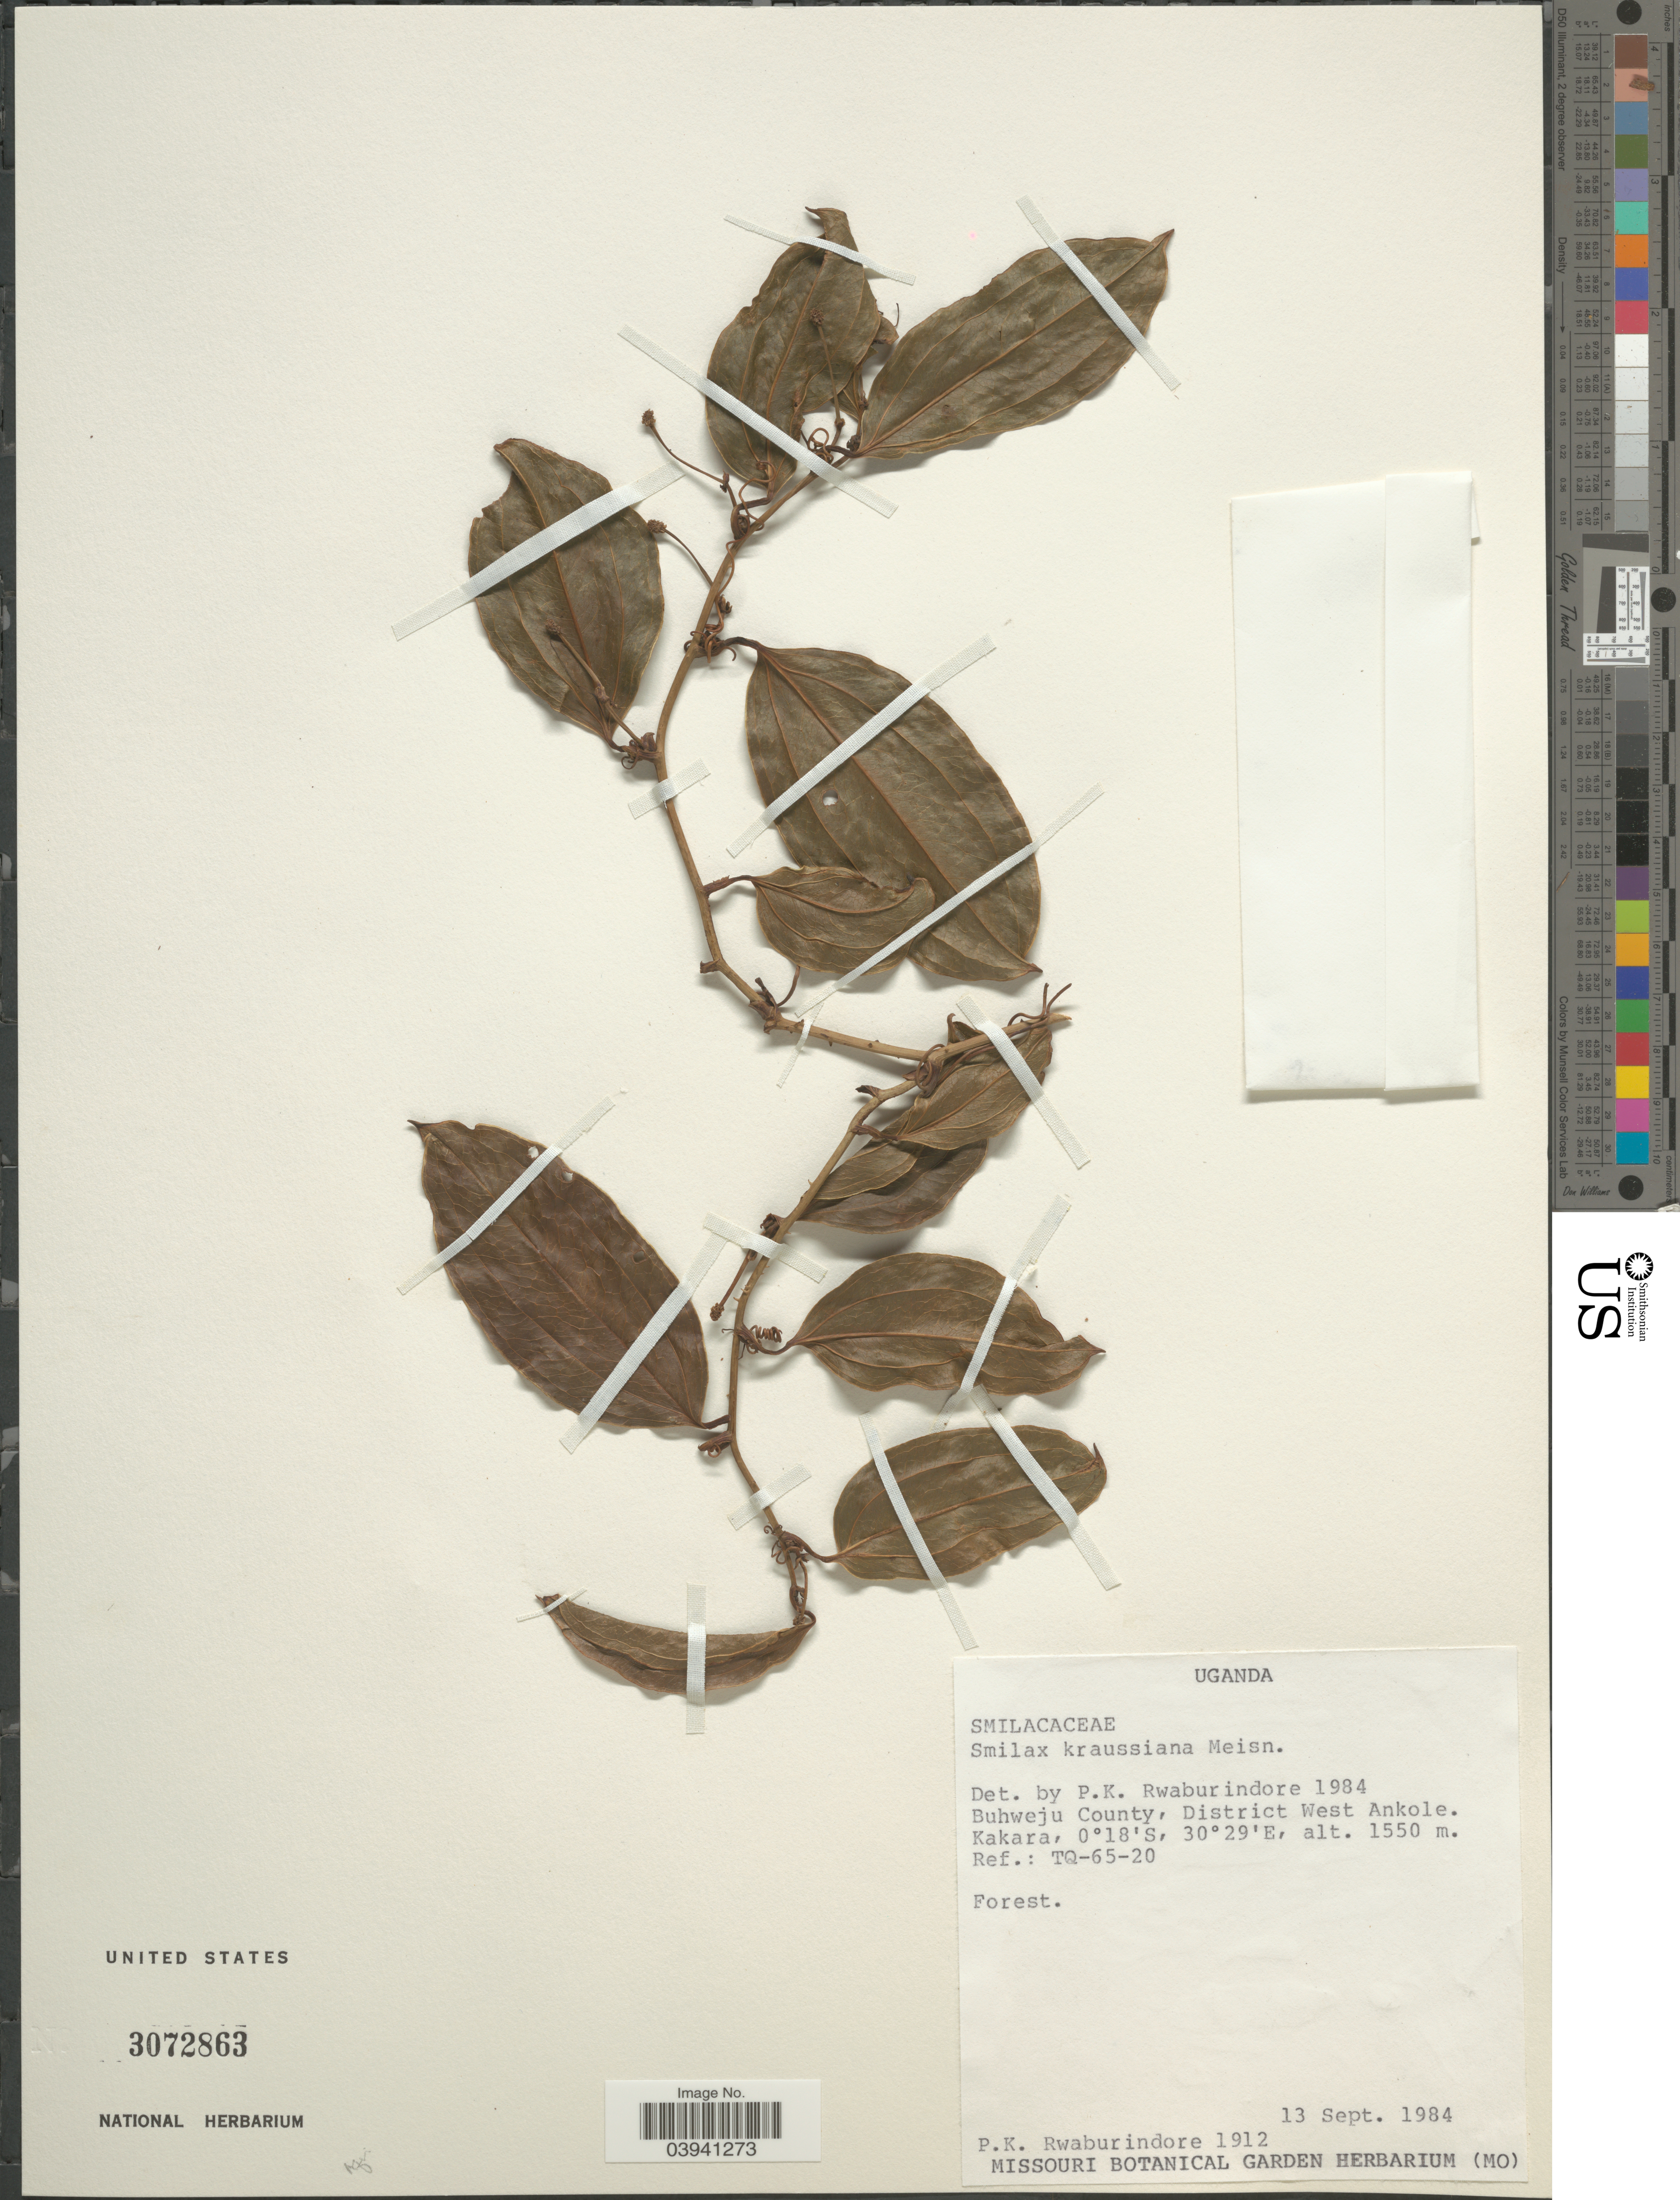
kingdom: Plantae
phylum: Tracheophyta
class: Liliopsida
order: Liliales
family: Smilacaceae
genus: Smilax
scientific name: Smilax kraussiana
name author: Meisn.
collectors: P. Rwaburindore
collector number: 1912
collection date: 1984-09-13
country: Uganda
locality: Buhweju County, District West Ankole. Kakara.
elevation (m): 1550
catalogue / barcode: US 3072863